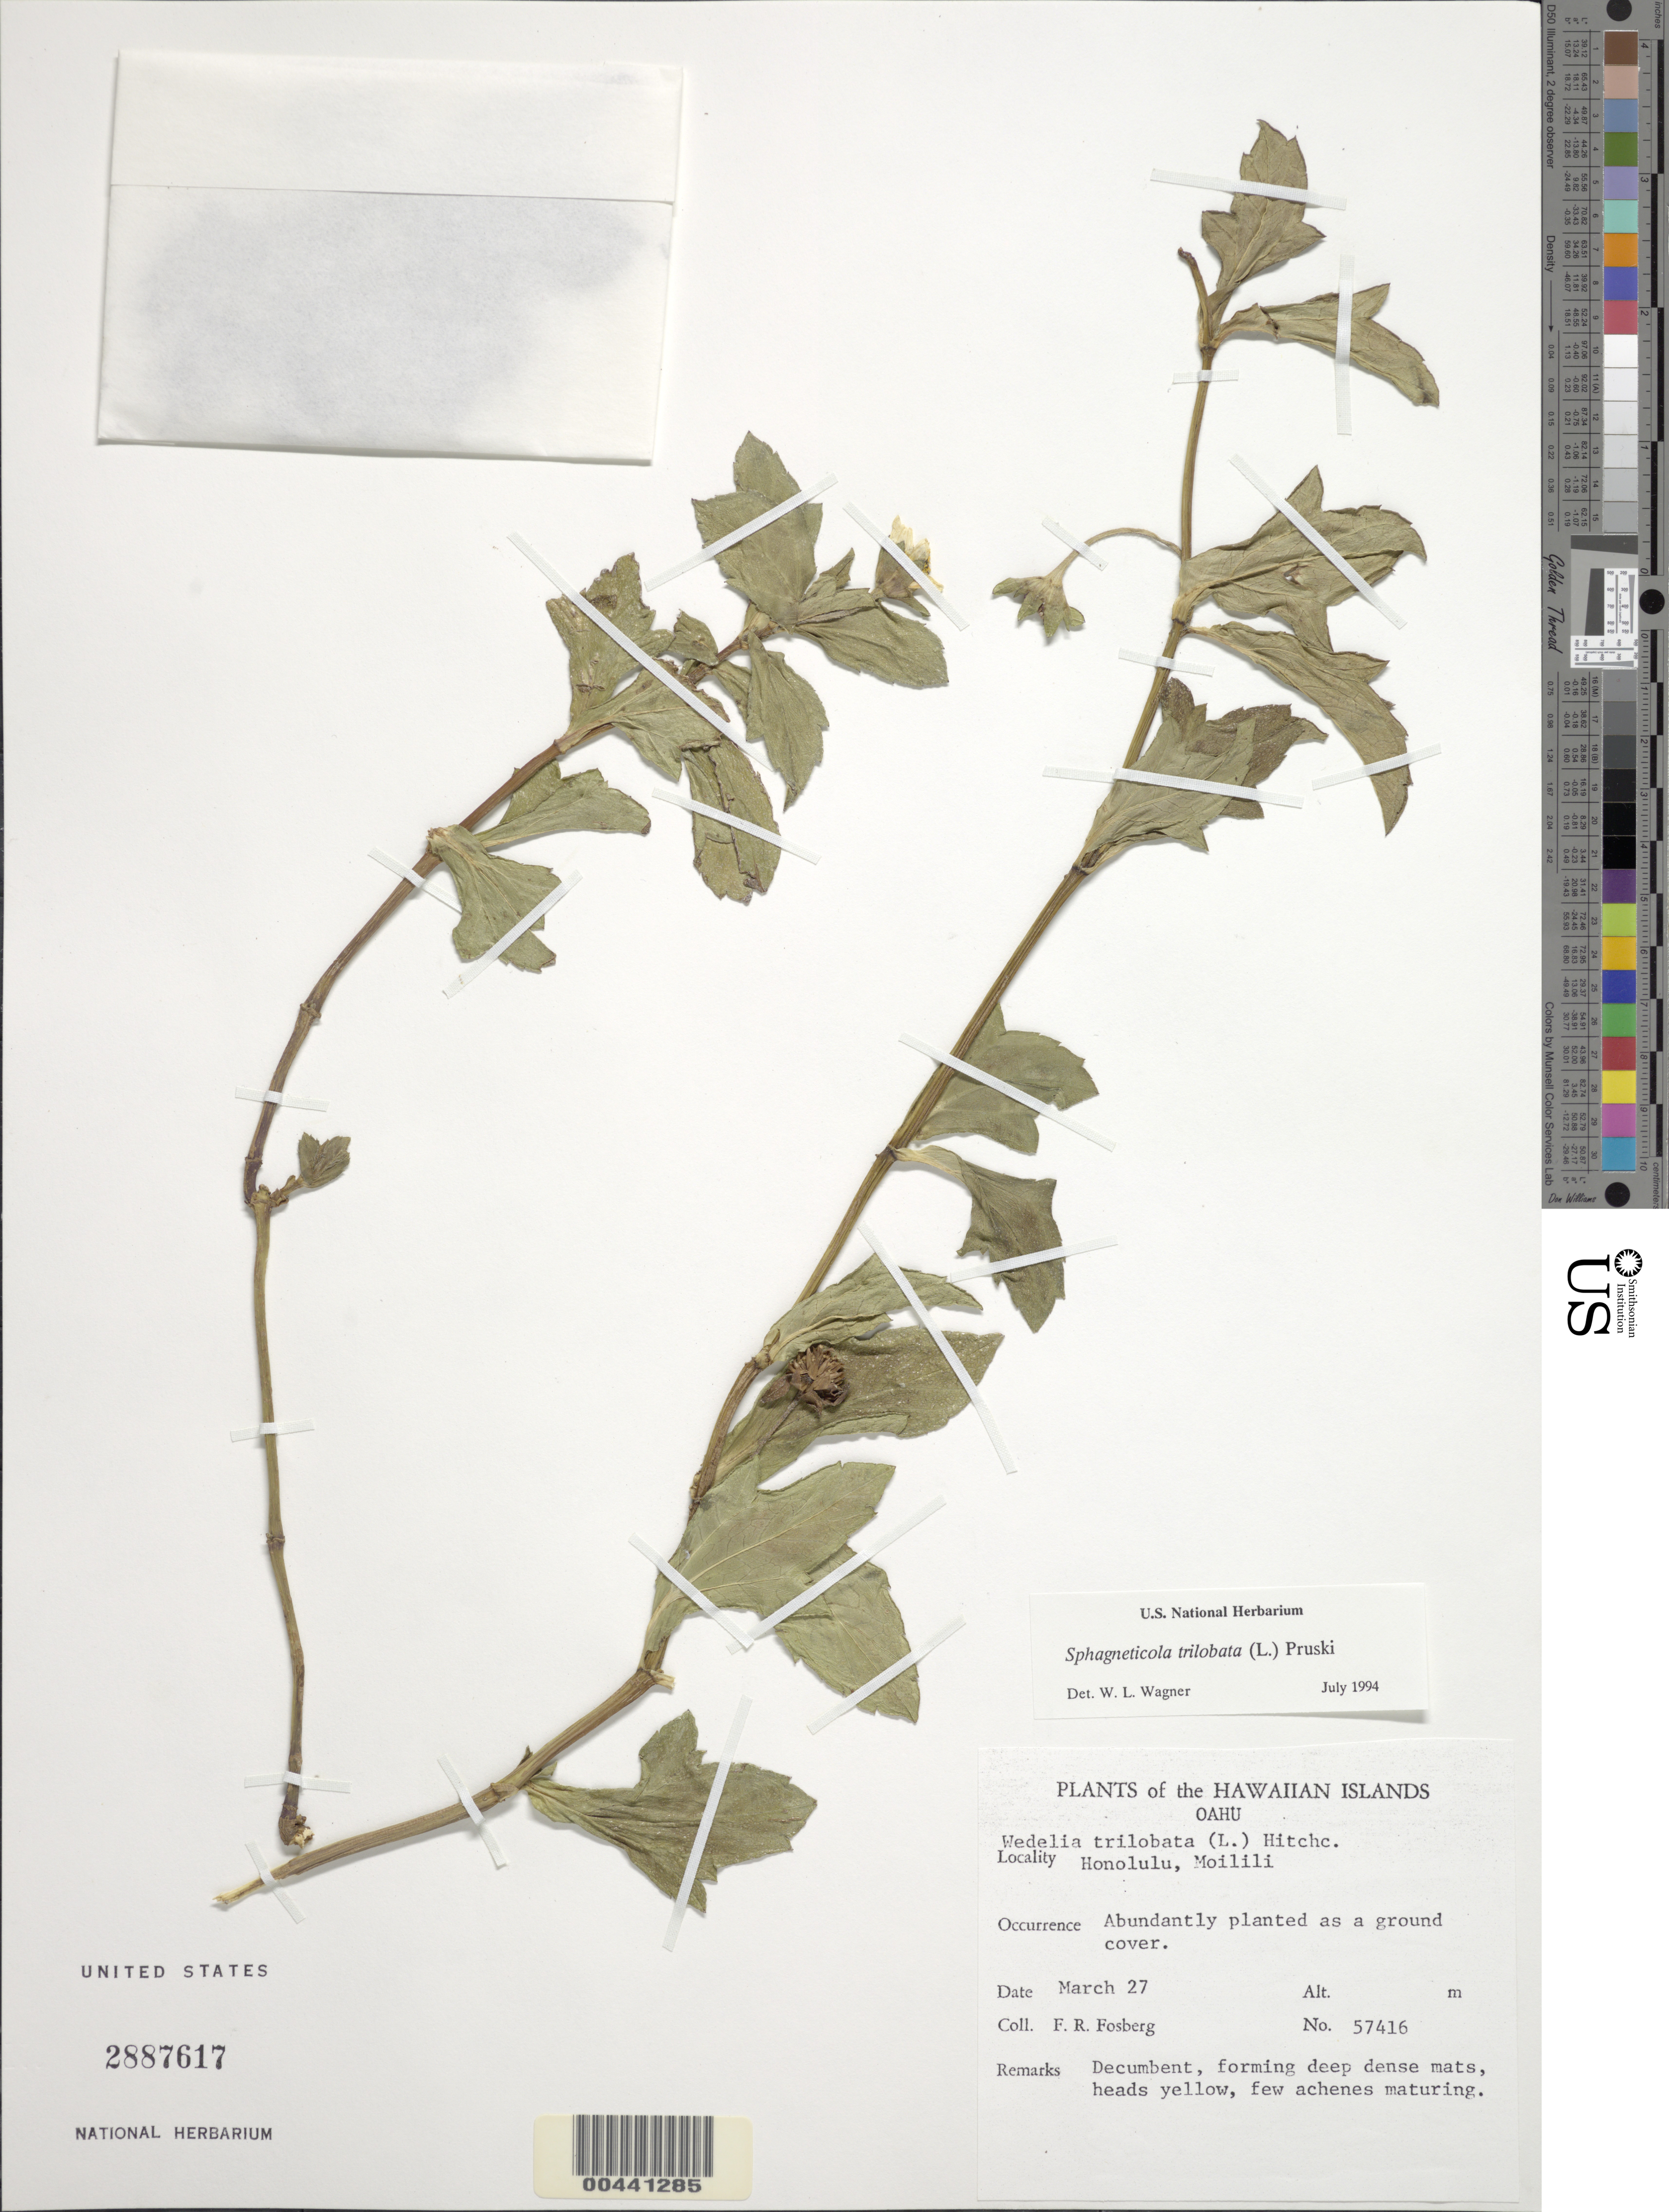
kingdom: Plantae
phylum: Tracheophyta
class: Magnoliopsida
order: Asterales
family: Asteraceae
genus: Sphagneticola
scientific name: Sphagneticola trilobata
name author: (L.) Pruski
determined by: Wagner, W. L., (BOT), Smithsonian Institution - National Museum of Natural History (UNITED STATES)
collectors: F. R. Fosberg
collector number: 57416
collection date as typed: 27 Mar 19??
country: United States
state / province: Hawaii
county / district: Honolulu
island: Oahu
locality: Honolulu, Moilili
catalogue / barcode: US 2887617